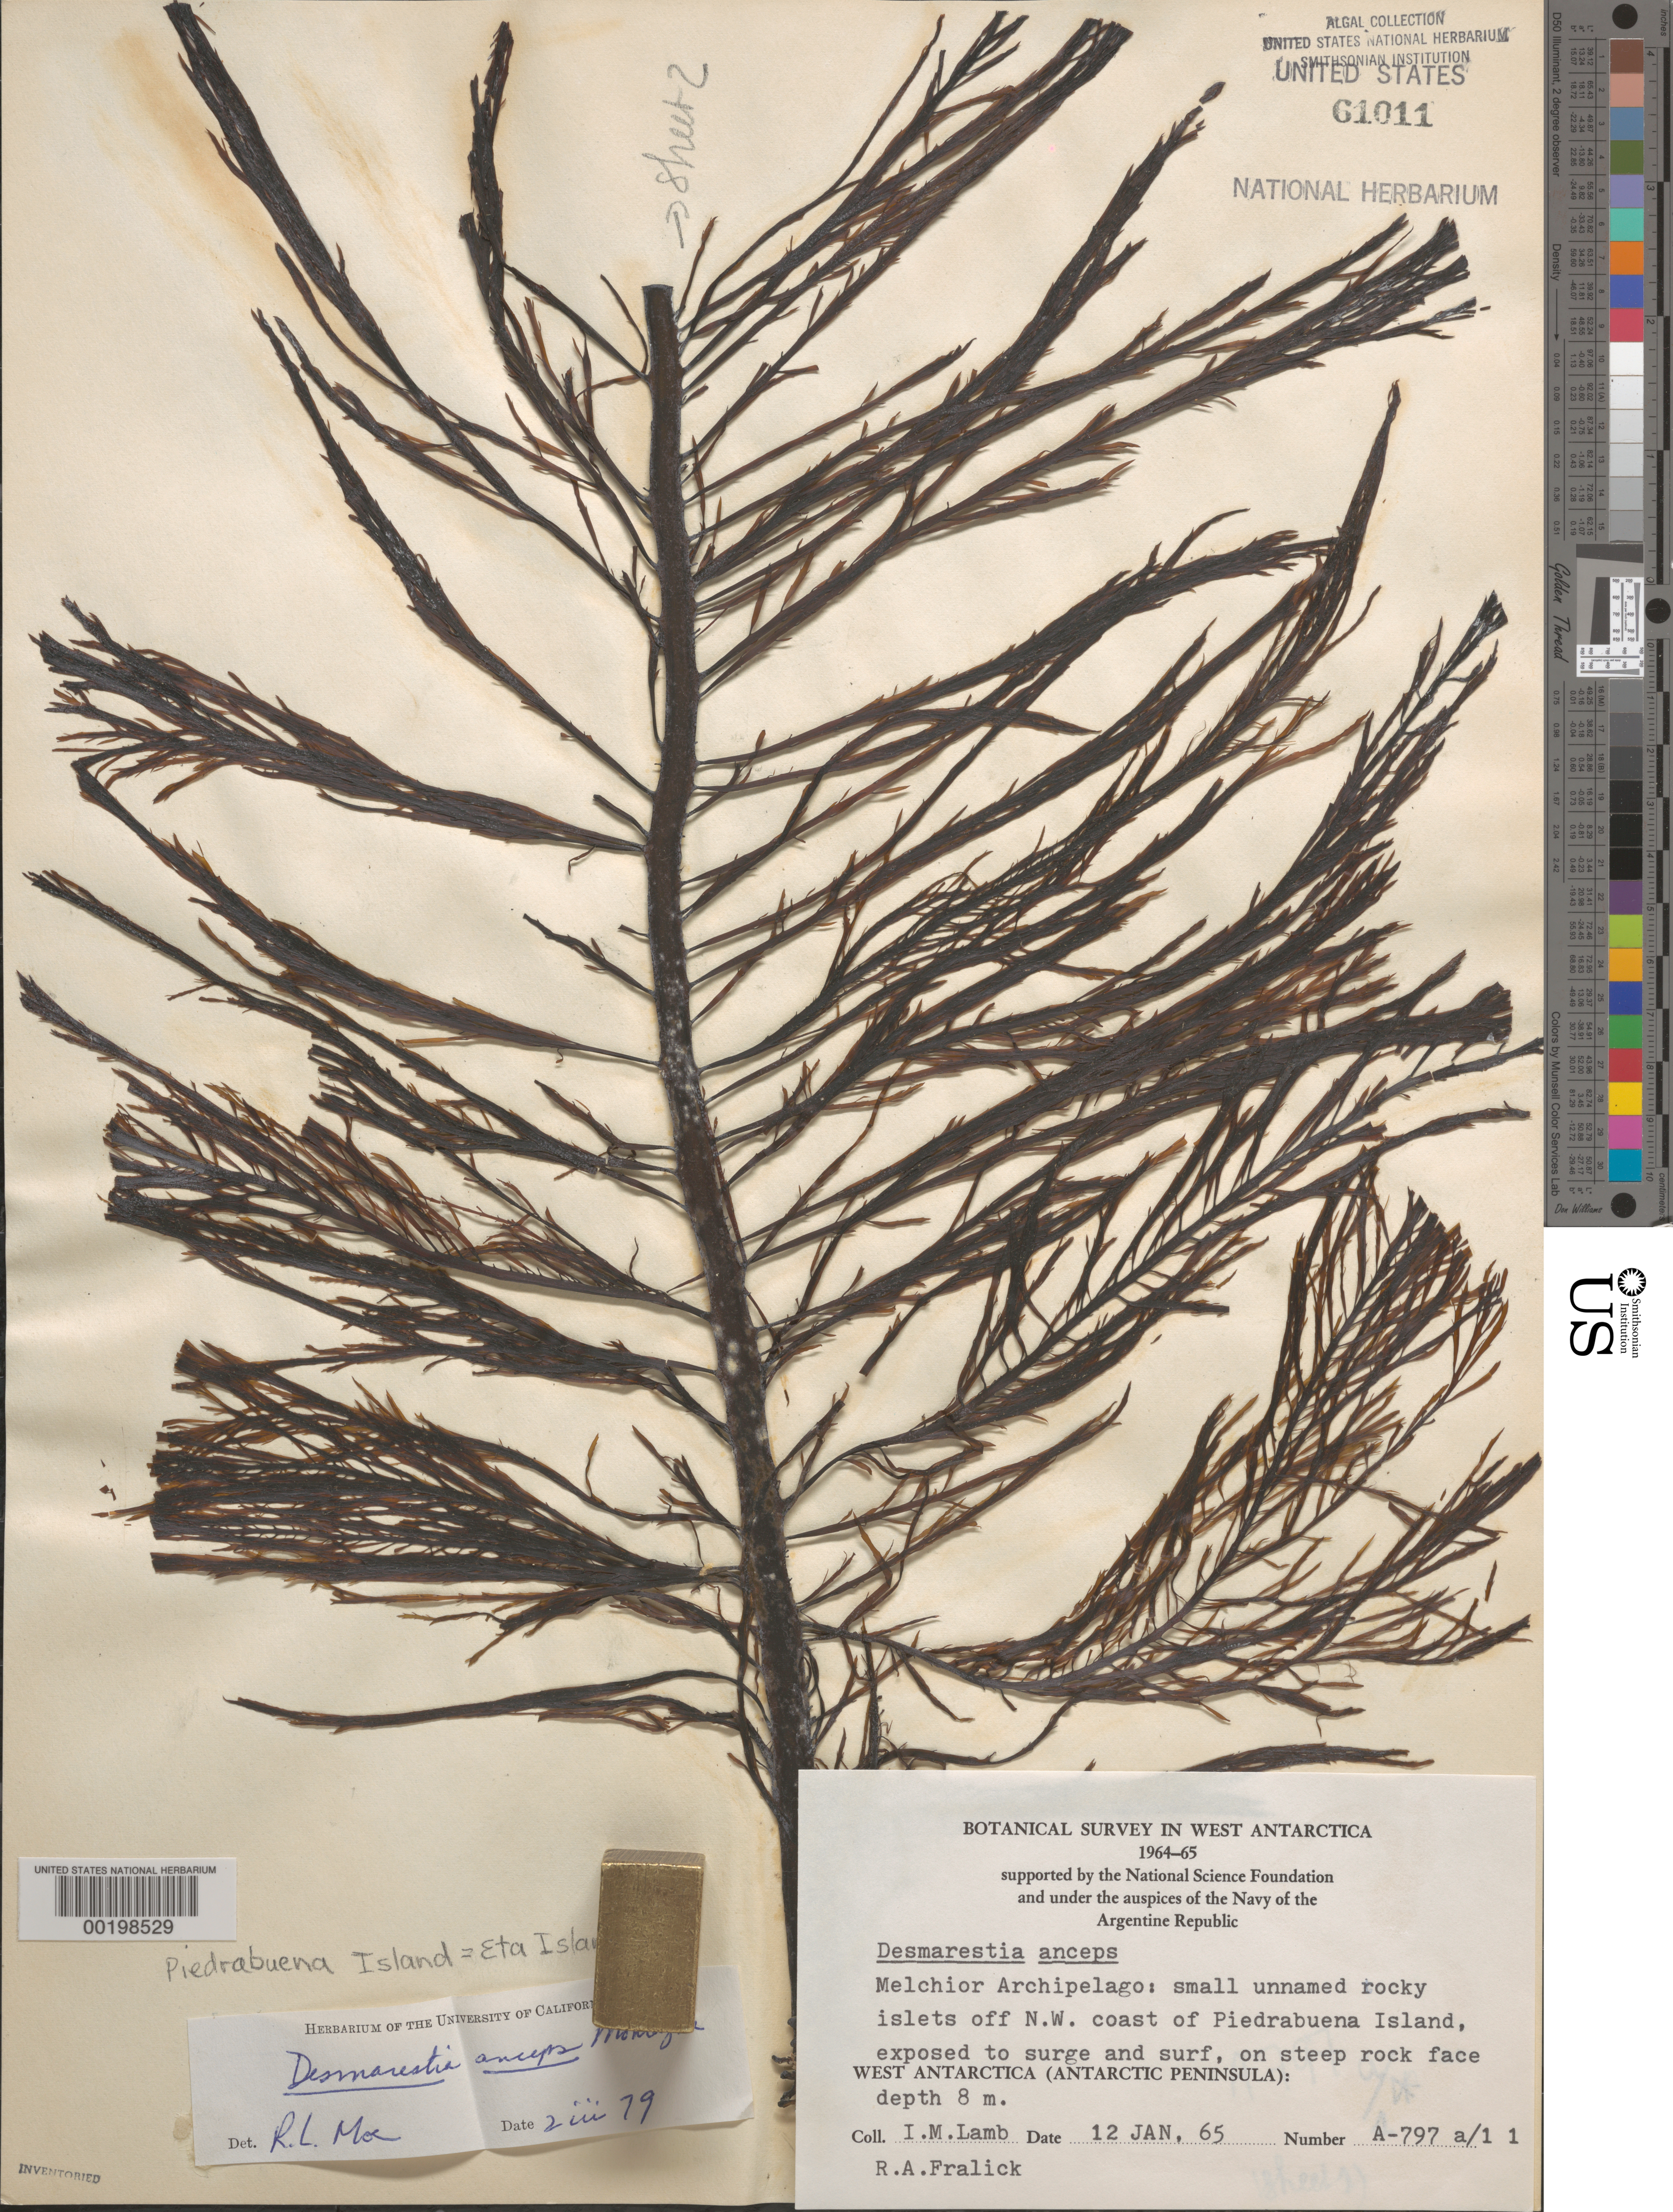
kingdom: Chromista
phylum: Ochrophyta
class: Phaeophyceae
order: Desmarestiales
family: Desmarestiaceae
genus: Desmarestia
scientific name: Desmarestia anceps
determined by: Moe, R. L.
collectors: I. M. Lamb & R. Fralick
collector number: A-797a-11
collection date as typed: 12 Jan 1965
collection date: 1965-01-12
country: Antarctica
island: Melchior Islands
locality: Rocky Islets off northwest Eta Island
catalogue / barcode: US 61011